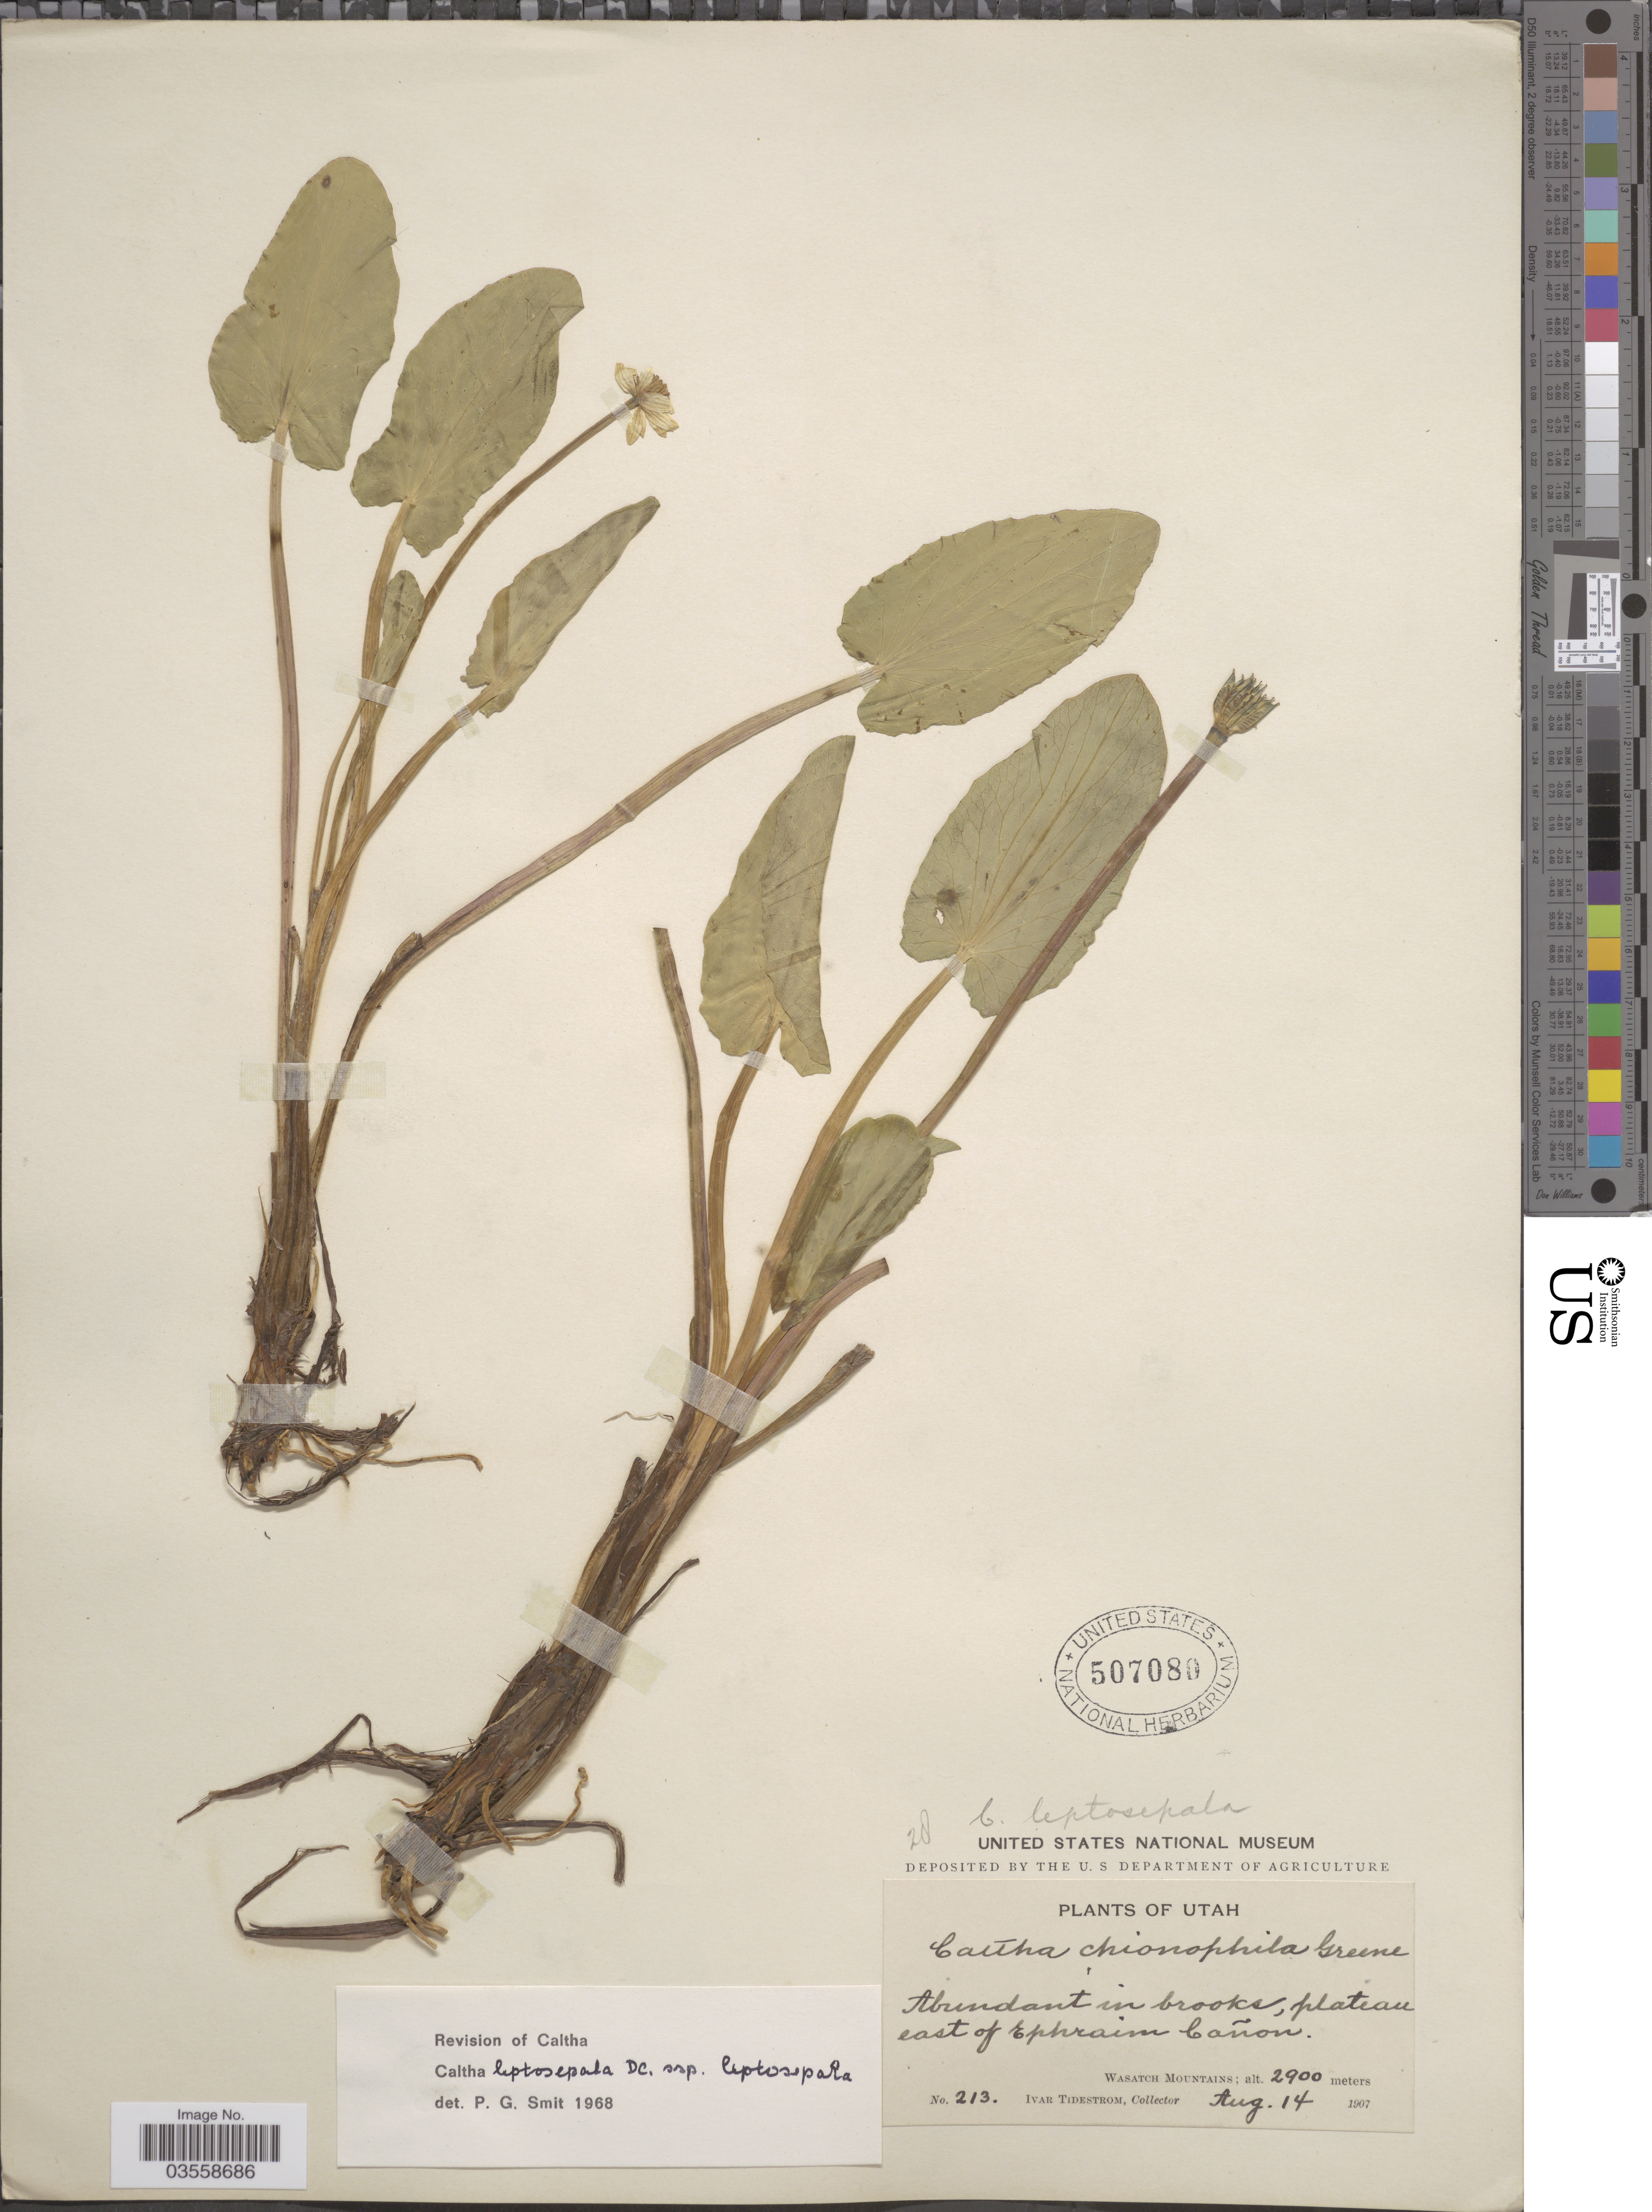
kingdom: Plantae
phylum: Tracheophyta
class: Magnoliopsida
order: Ranunculales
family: Ranunculaceae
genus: Caltha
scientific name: Caltha leptosepala subsp. leptosepala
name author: DC.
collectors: I. F. Tidestrom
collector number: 213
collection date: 1907-08-14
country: United States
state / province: Utah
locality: Plateau east of Ephraim Cañon, Wasatch Mountains.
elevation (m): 2900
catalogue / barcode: US 507080